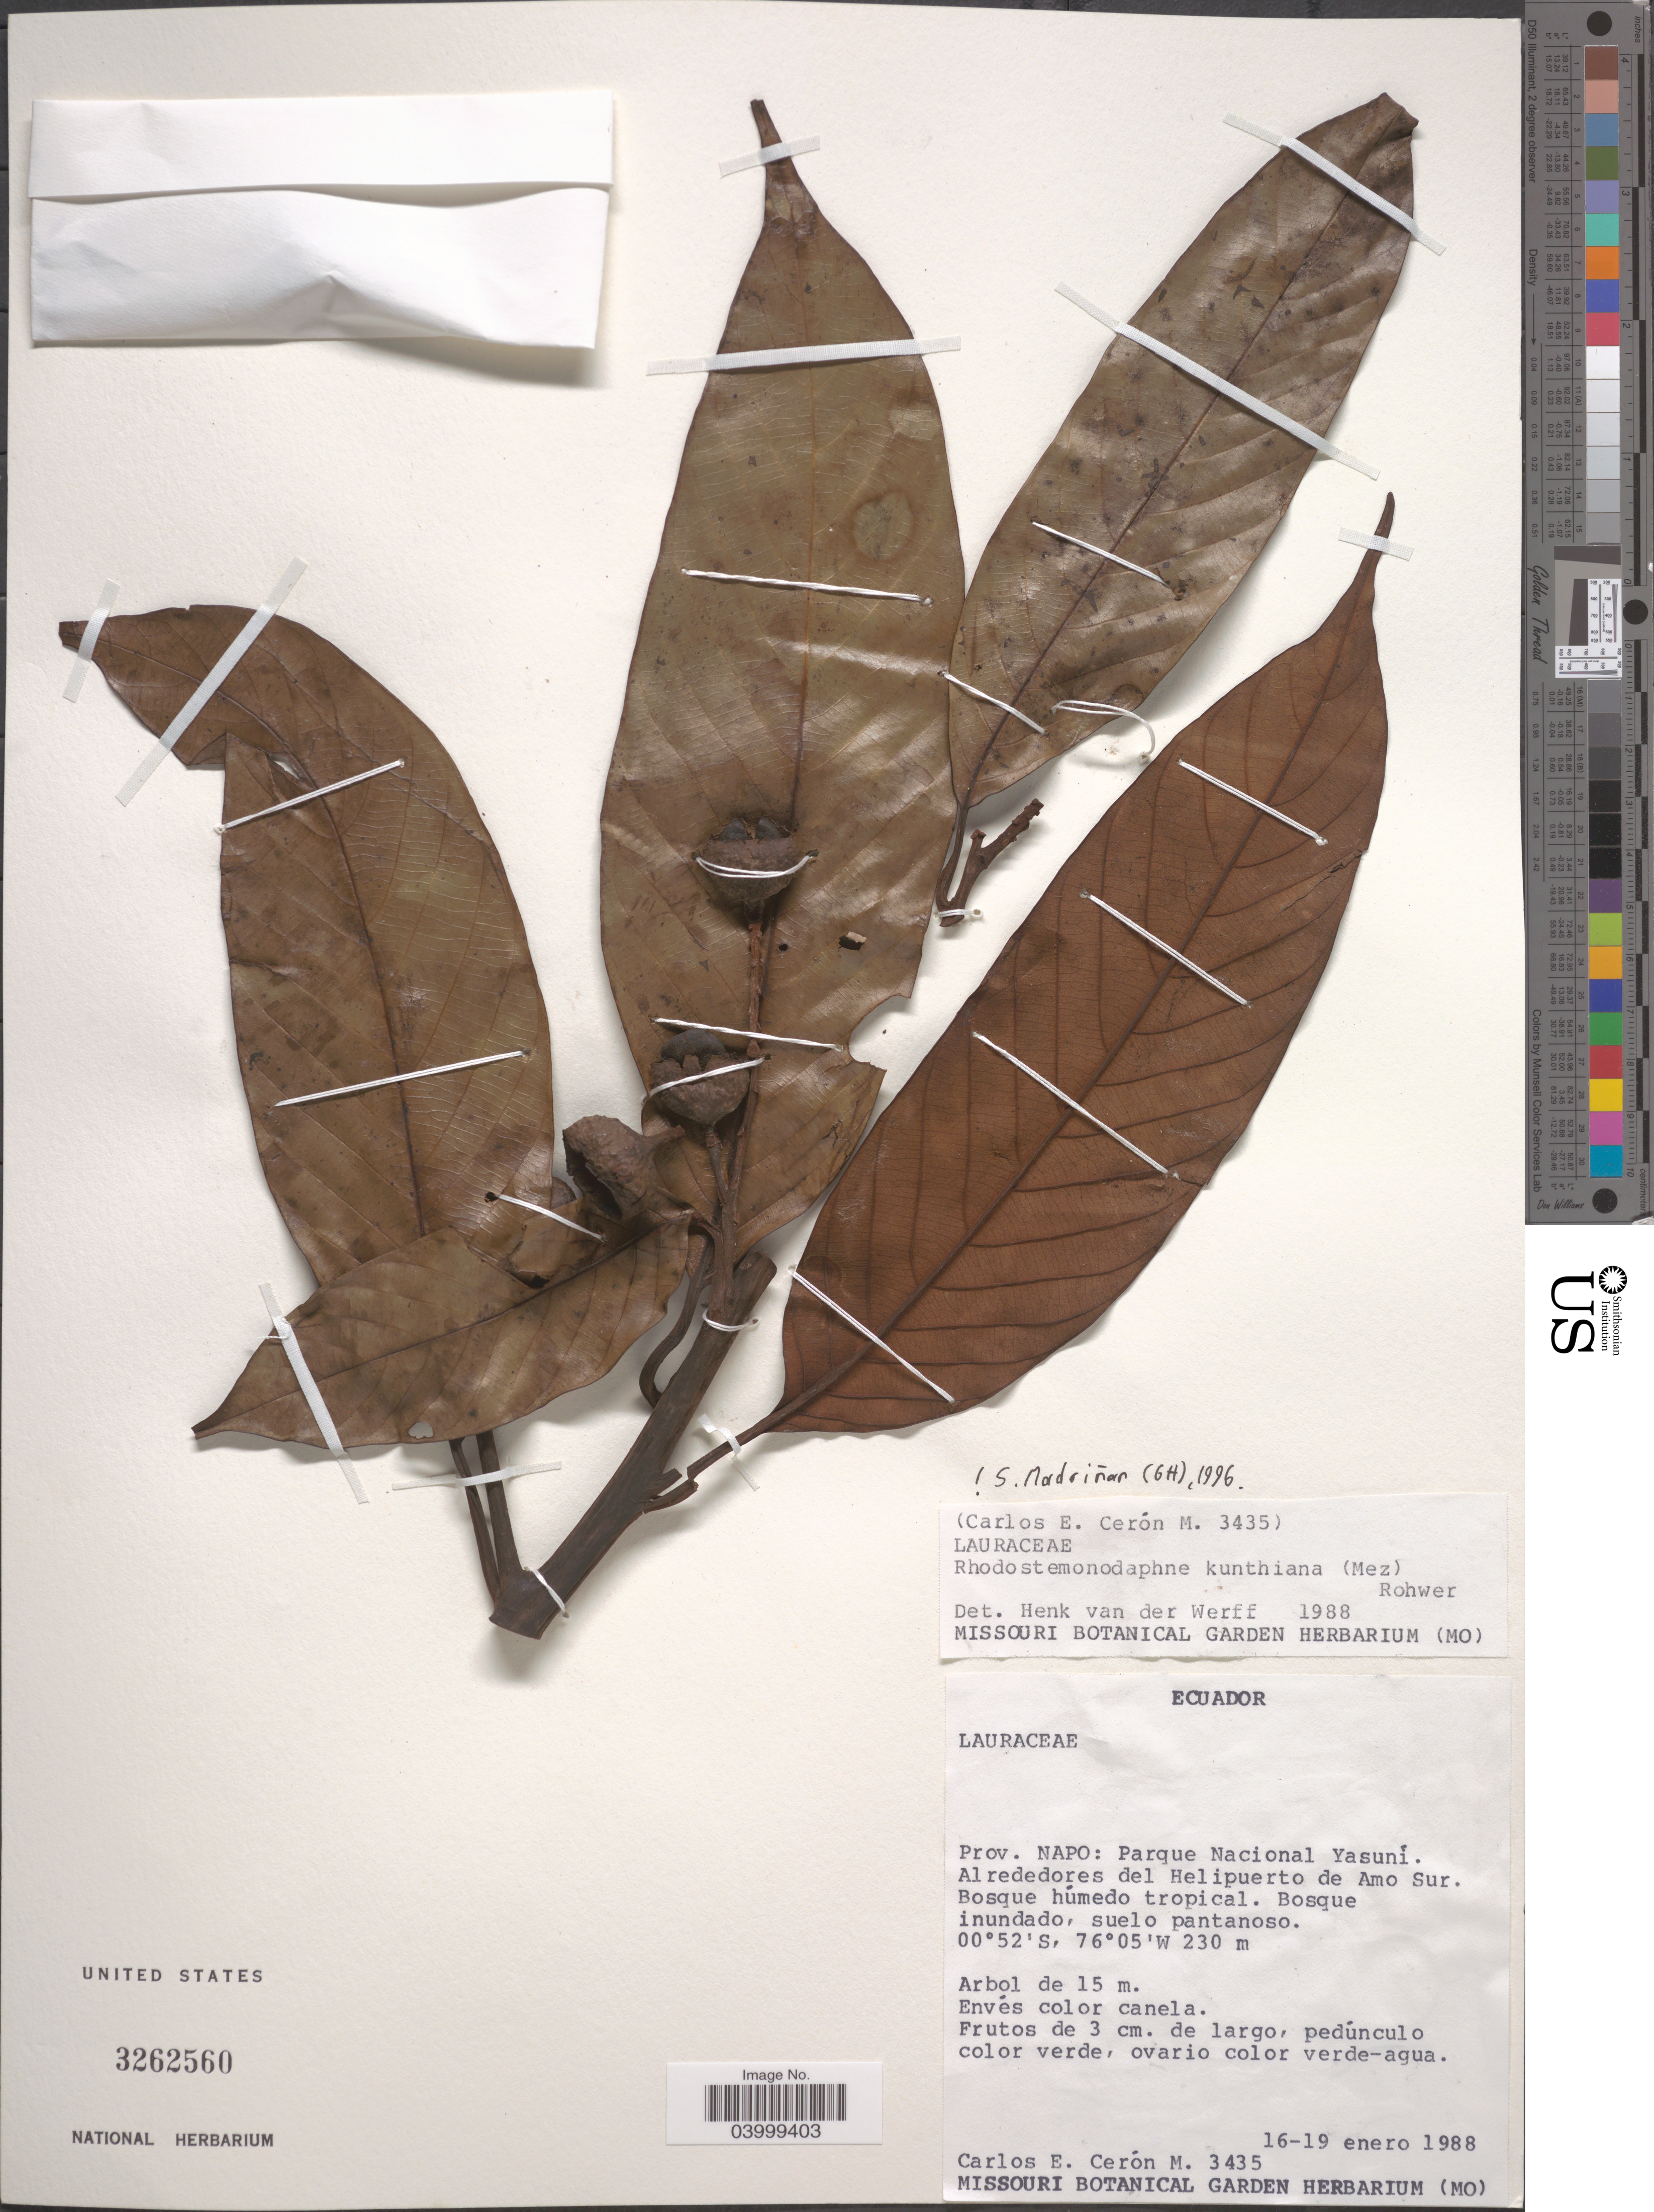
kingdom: Plantae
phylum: Tracheophyta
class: Magnoliopsida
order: Laurales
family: Lauraceae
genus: Rhodostemonodaphne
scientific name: Rhodostemonodaphne kunthiana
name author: (Nees) Rohwer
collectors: C. E. Cerón M.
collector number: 3435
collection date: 1988-01-16/1988-01-19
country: Ecuador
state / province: Napo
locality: Parque Nacional Yasuní. Alrededores del Helipuerto de Amo Sur.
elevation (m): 230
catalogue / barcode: US 3262560